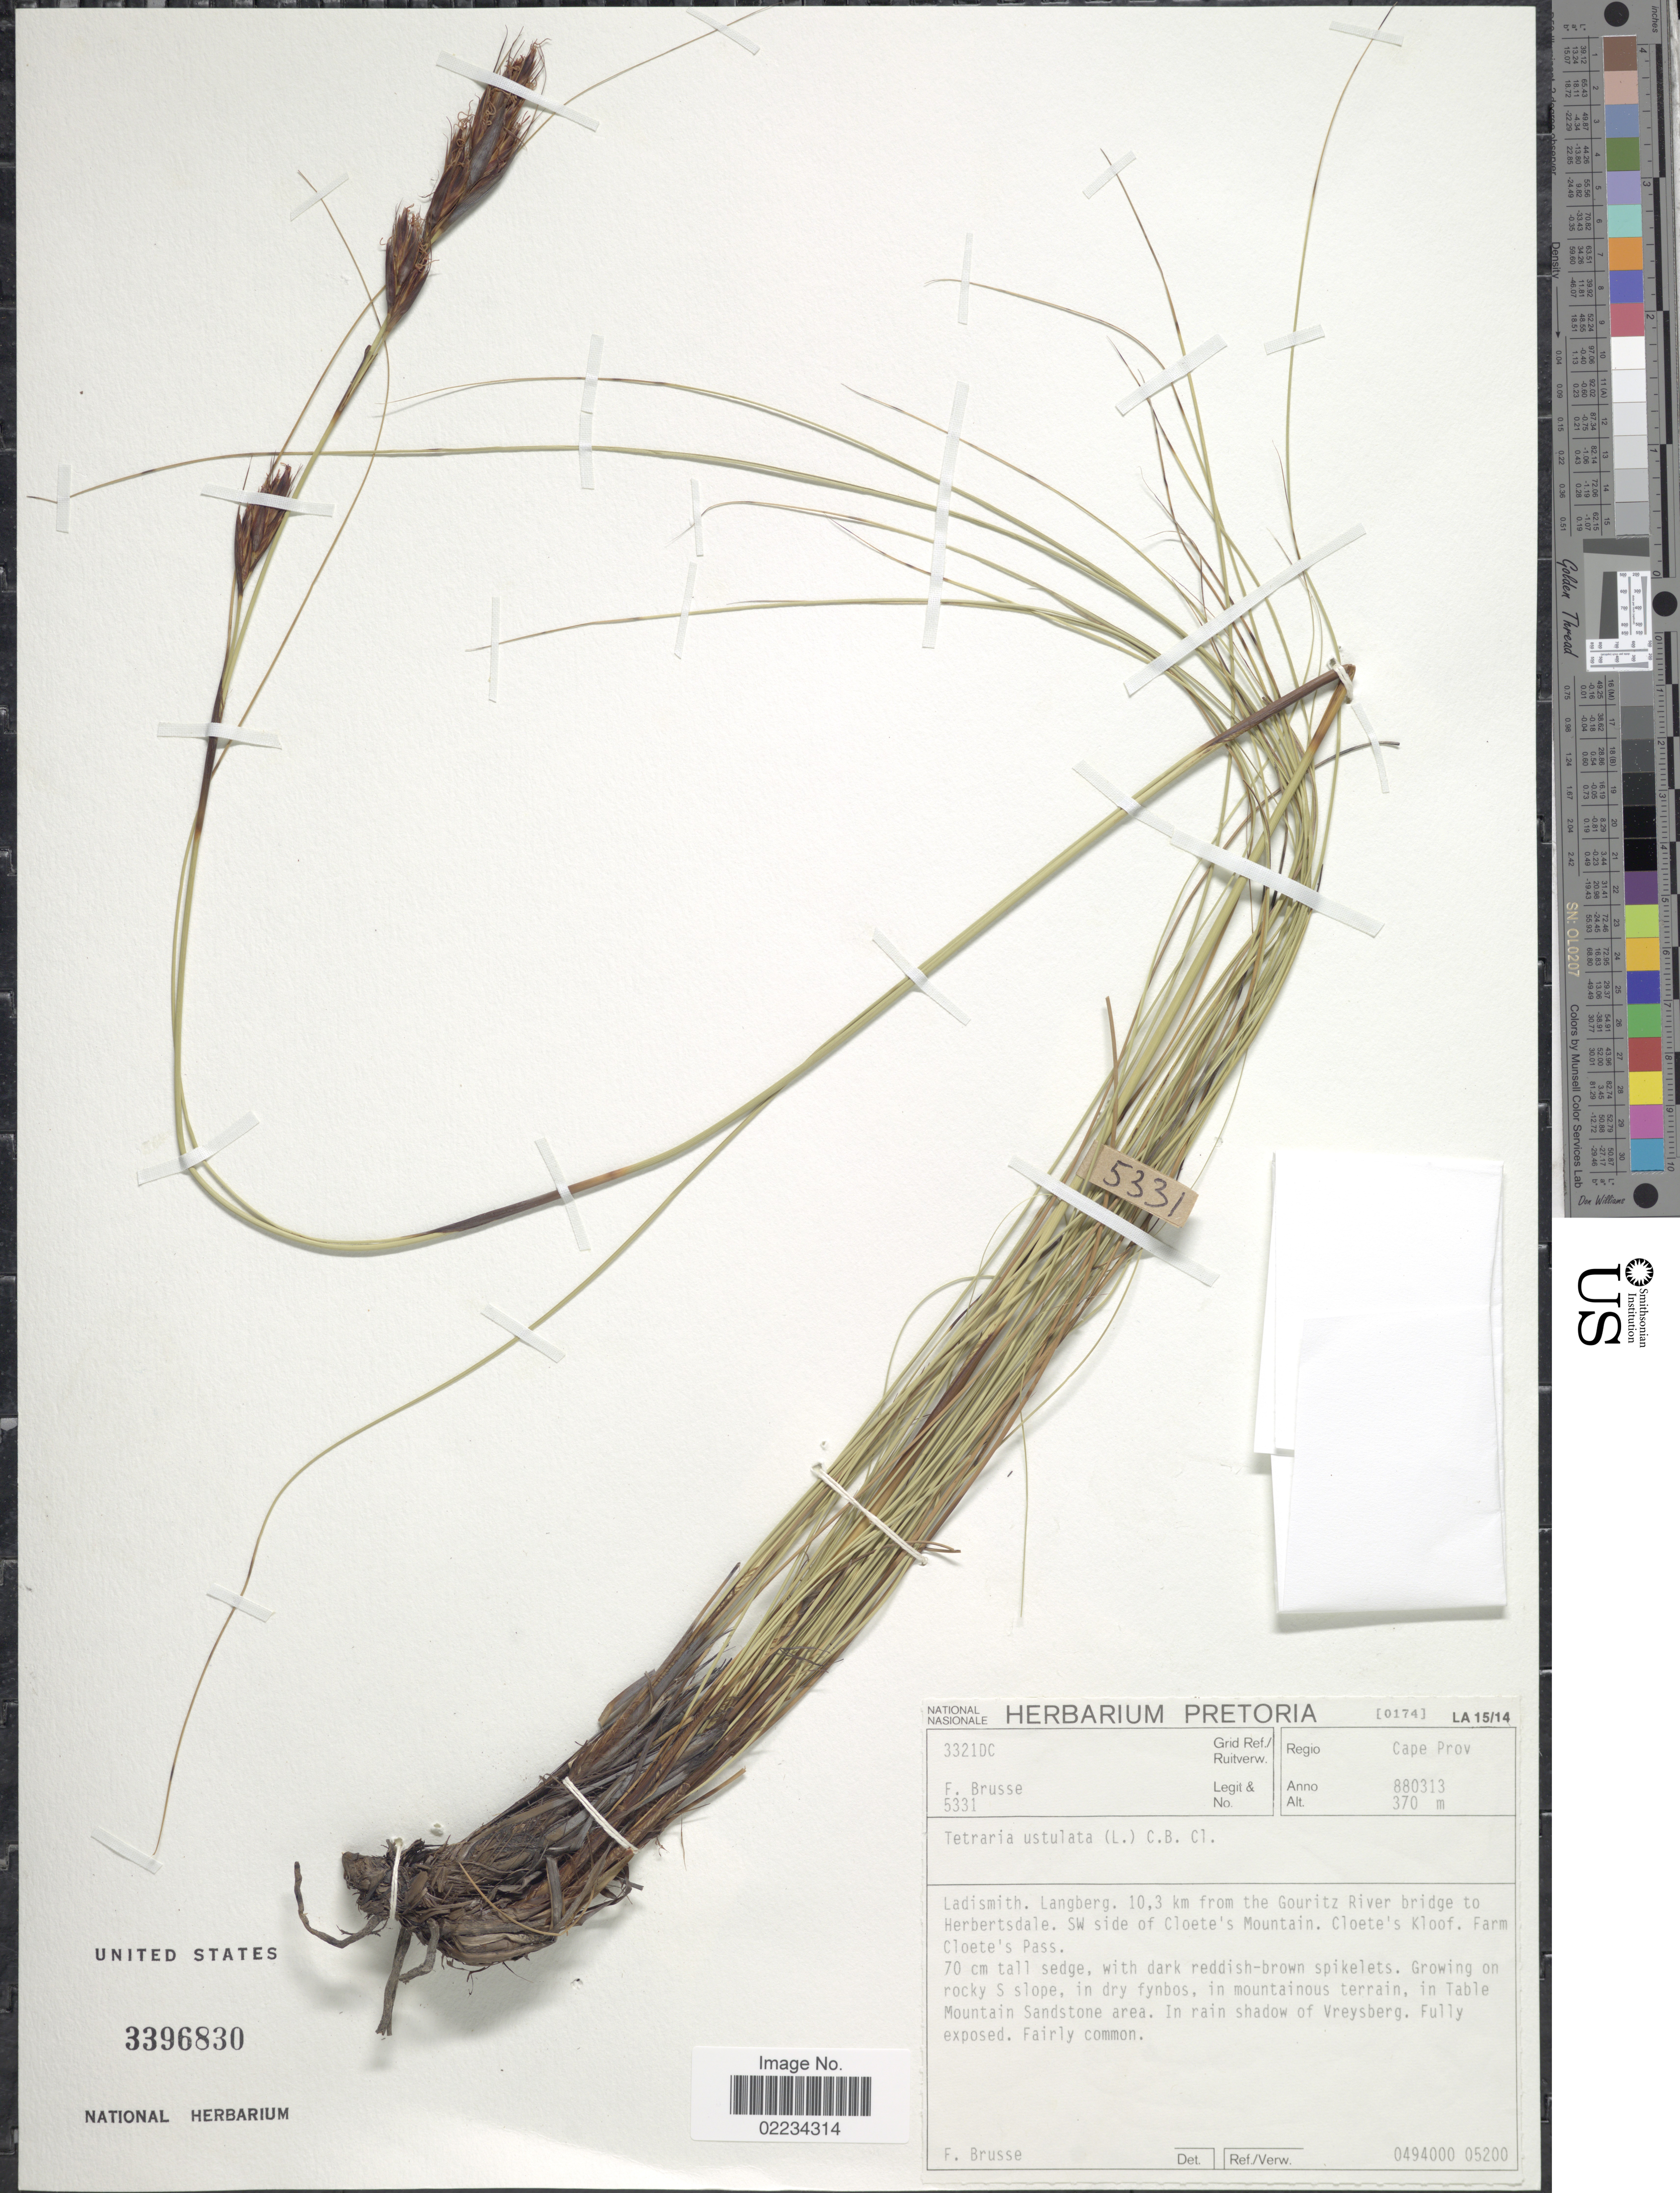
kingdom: Plantae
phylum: Tracheophyta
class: Liliopsida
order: Poales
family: Cyperaceae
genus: Tetraria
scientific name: Tetraria ustulata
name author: (L.) C.B. Clarke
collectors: F. A. Brusse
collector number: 5331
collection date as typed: Transcribed d/m/y: 13/3/88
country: South Africa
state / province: Western Cape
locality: Regio Cape Prov., Ladismith. Langberg, 10.3 km from the Gouritz River bridge to Herbertsdale. SW side of Cloete's Mountain. Cloete's Kloof. farm Cloete's Pass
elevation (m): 370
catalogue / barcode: US 3396830